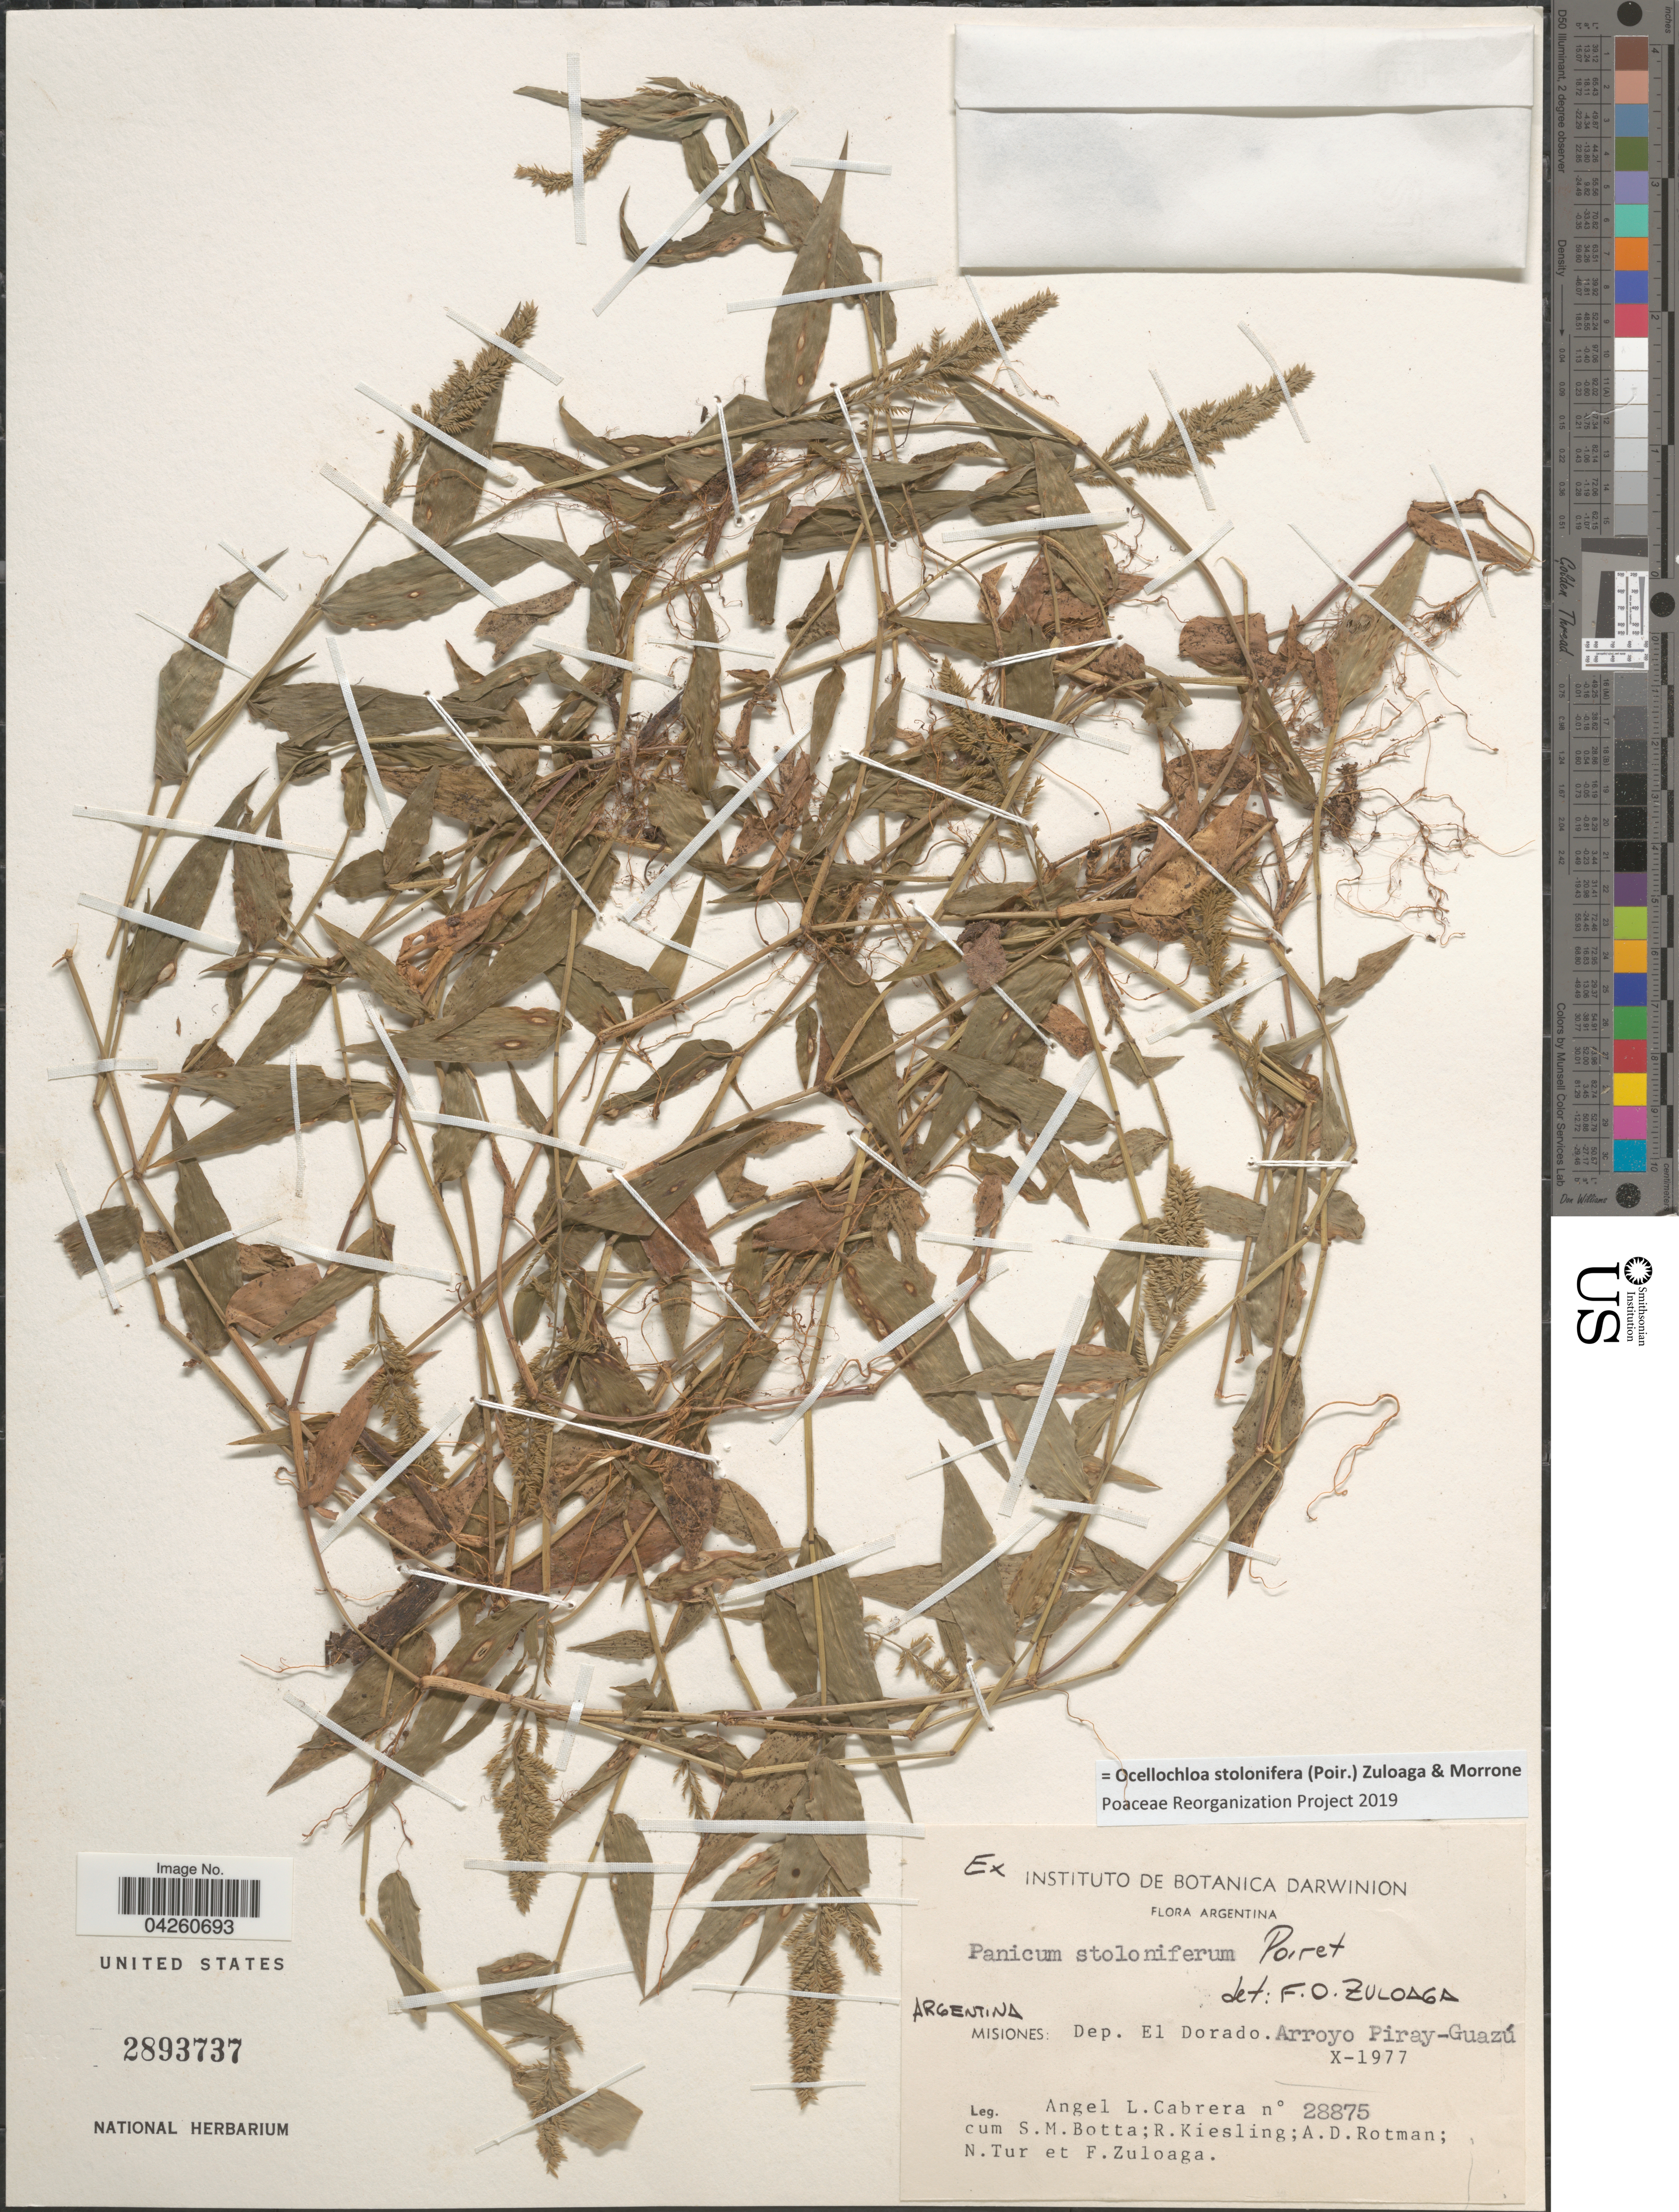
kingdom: Plantae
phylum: Tracheophyta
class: Liliopsida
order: Poales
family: Poaceae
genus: Ocellochloa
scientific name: Ocellochloa stolonifera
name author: (Poir.) Zuloaga & Morrone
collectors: A. L. Cabrera, S. Botta, R. Kiesling, A. D. Rotman & et al.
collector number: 28875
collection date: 1977-10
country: Argentina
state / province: Misiones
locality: Dep. El Dorado. Arroyo Piray-Guazú.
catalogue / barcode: US 2893737